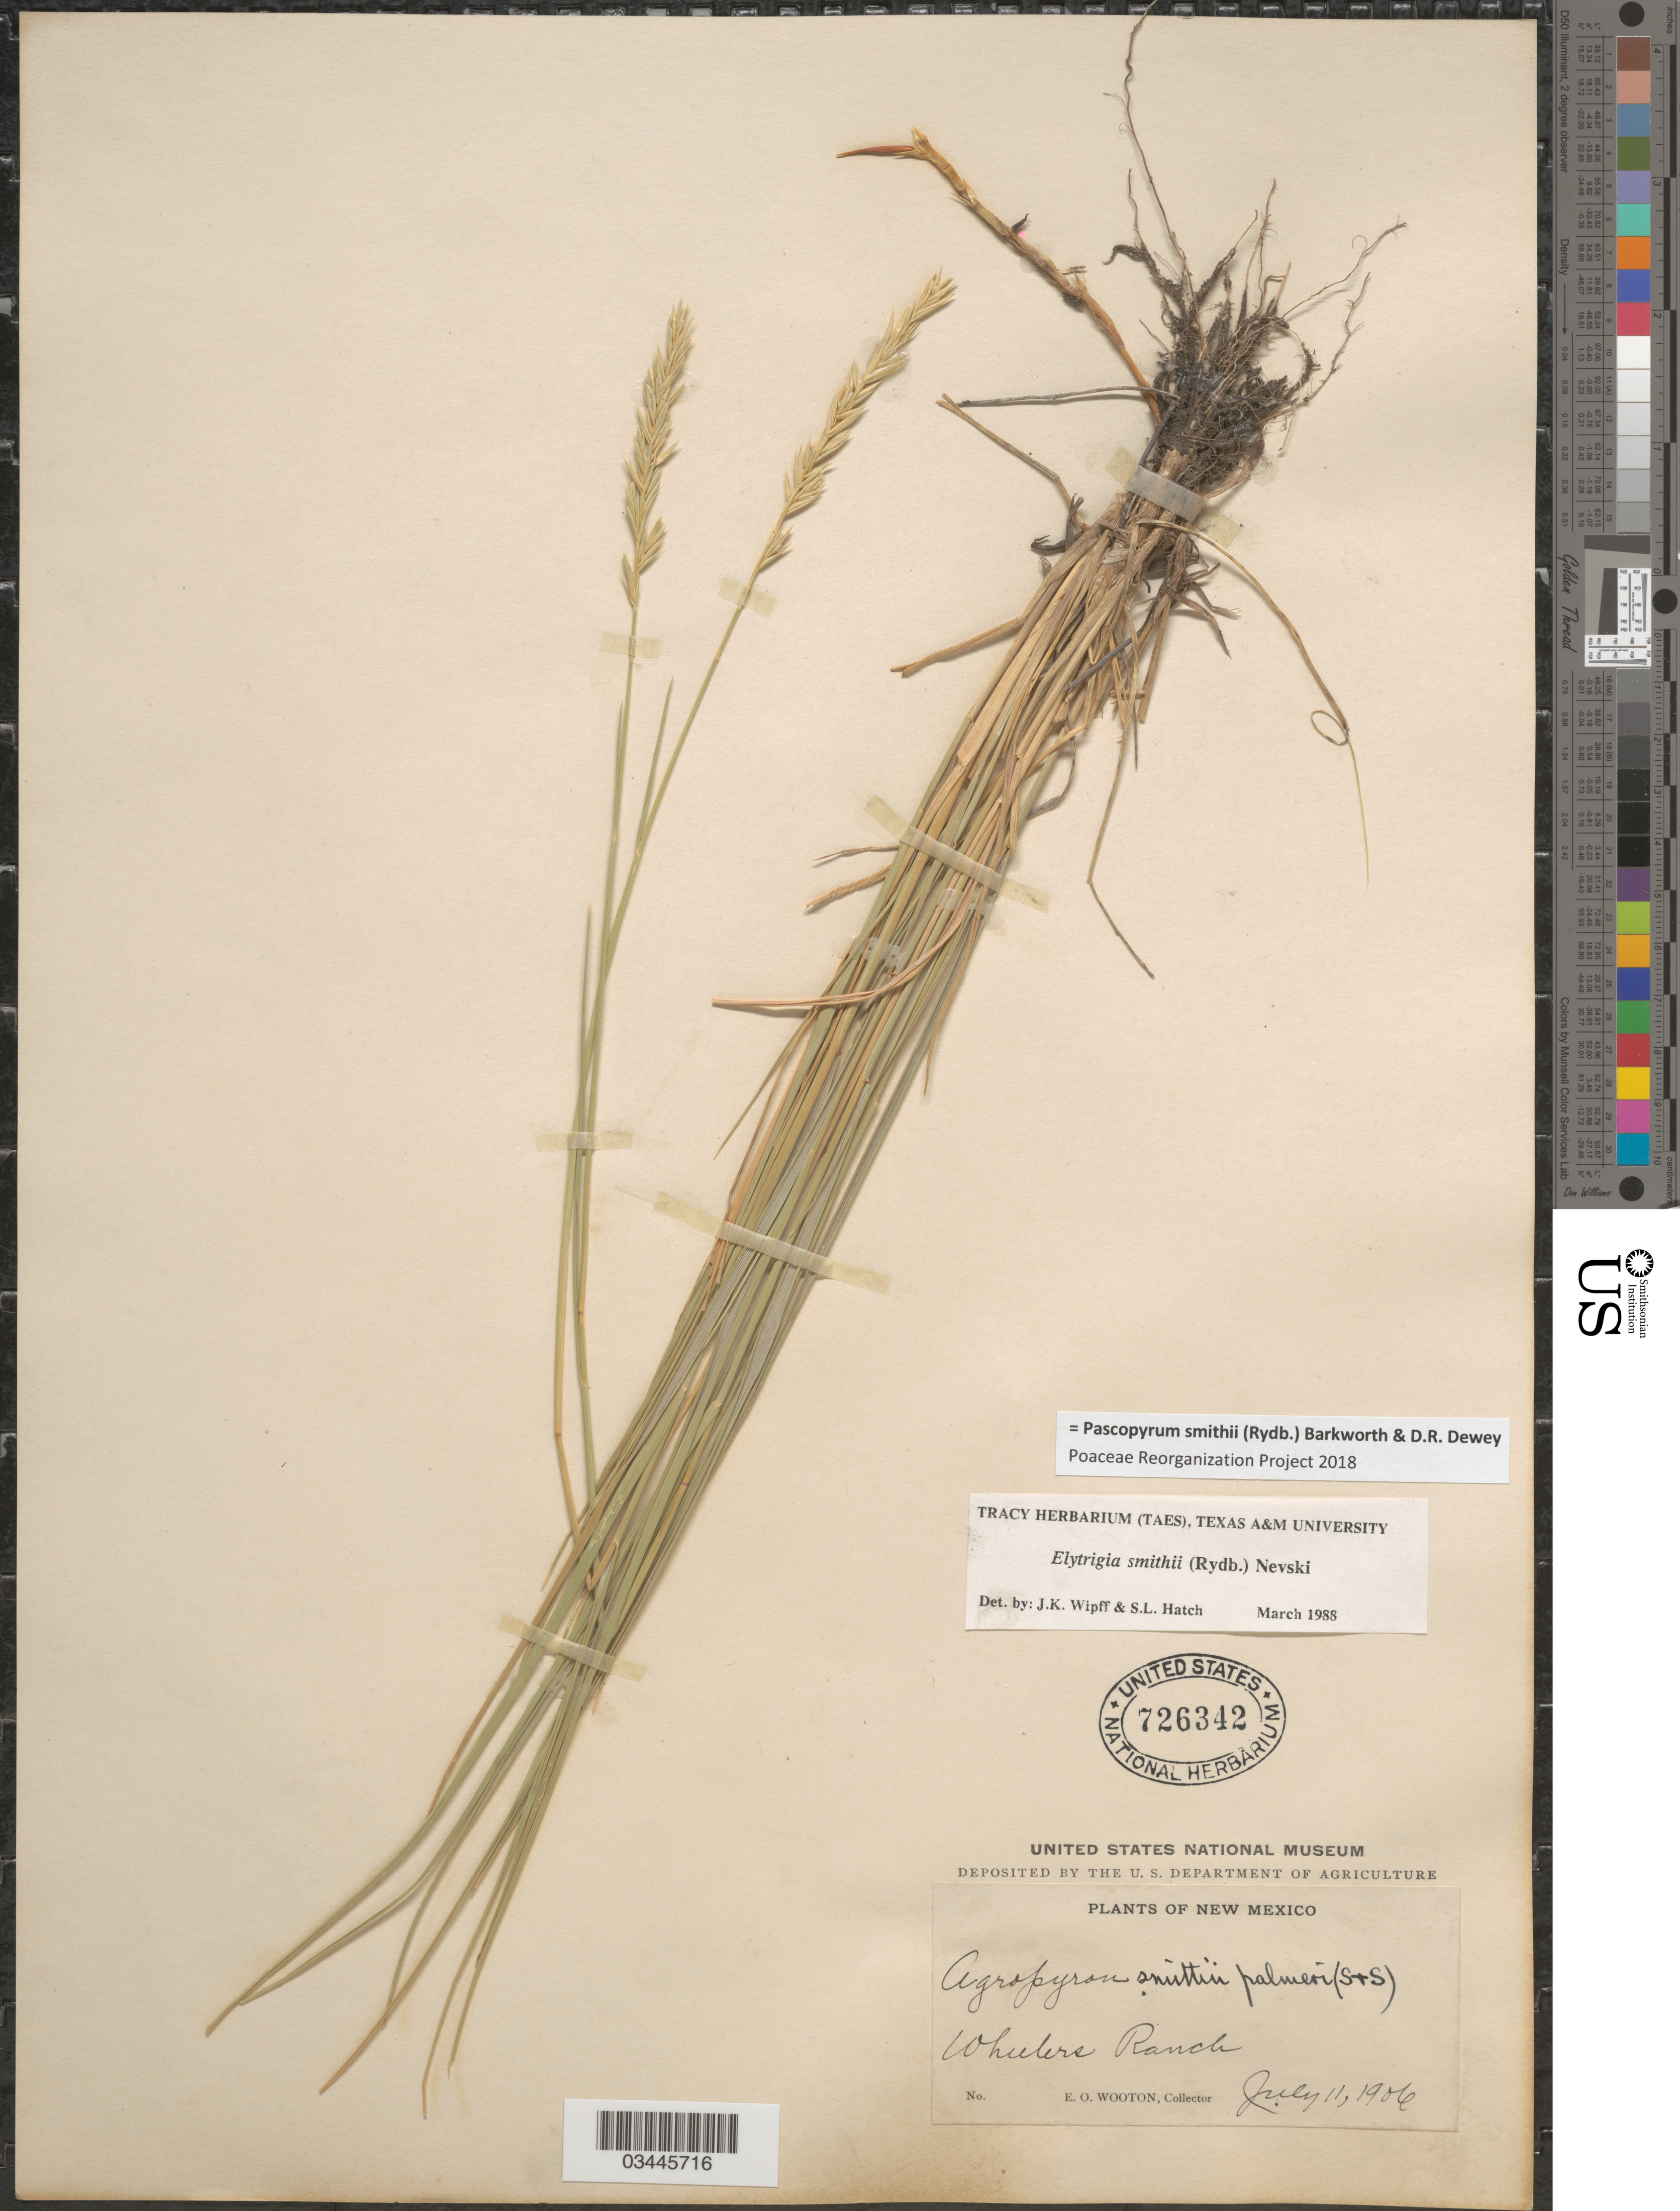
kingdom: Plantae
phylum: Tracheophyta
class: Liliopsida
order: Poales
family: Poaceae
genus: Pascopyrum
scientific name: Pascopyrum smithii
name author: (Rydb.) Barkworth & Dewey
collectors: E. O. Wooton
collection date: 1906-07-11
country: United States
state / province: New Mexico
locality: Wheelers Ranch.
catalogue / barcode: US 726342